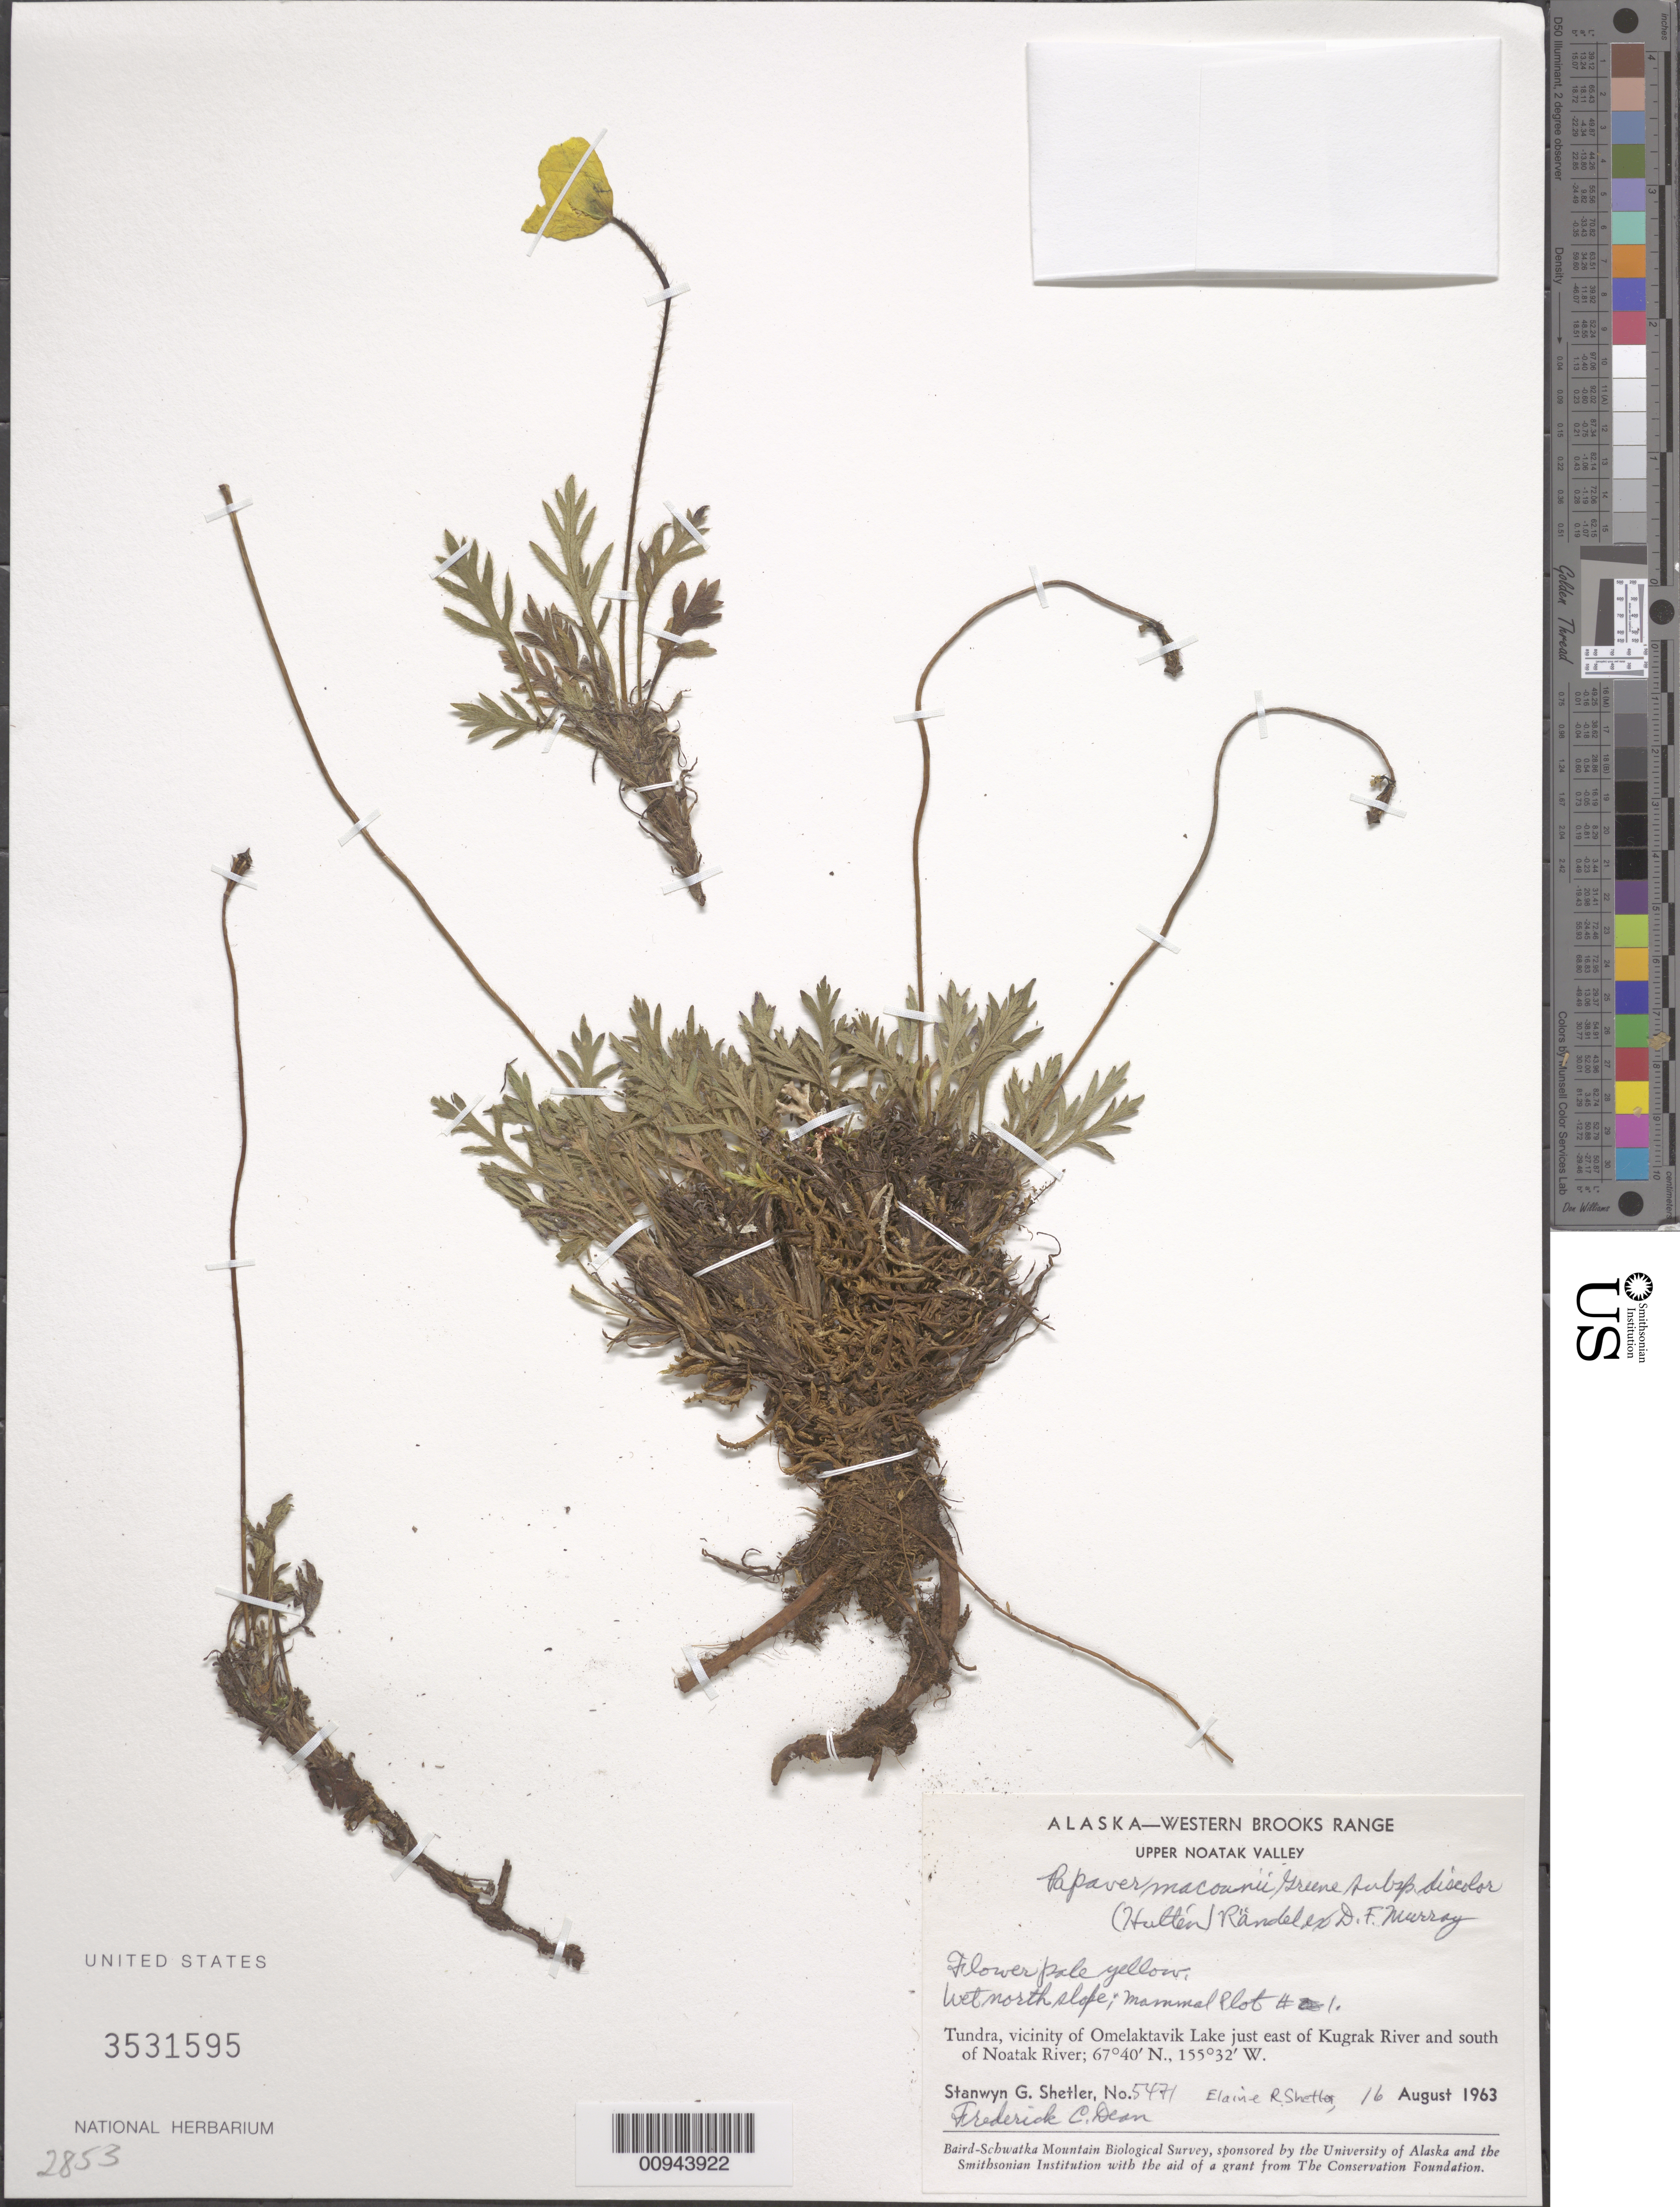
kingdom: Plantae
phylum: Tracheophyta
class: Magnoliopsida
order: Ranunculales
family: Papaveraceae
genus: Papaver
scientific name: Papaver macounii subsp. discolor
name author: (Hultén) Rändel ex D.F. Murray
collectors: S. Shetler, E. R. Shetler & F. C. Dean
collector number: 5471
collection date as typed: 16 Aug 1963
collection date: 1963-08-16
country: United States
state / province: Alaska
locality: Vicinity of Omelaktavik Lake just east of Kugrak River and south of Noatak River. Western Brooks Range, Upper Noatak Valley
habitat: Tundra. Wet north slope. Mammal Plot No. 1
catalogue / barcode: US 3531595